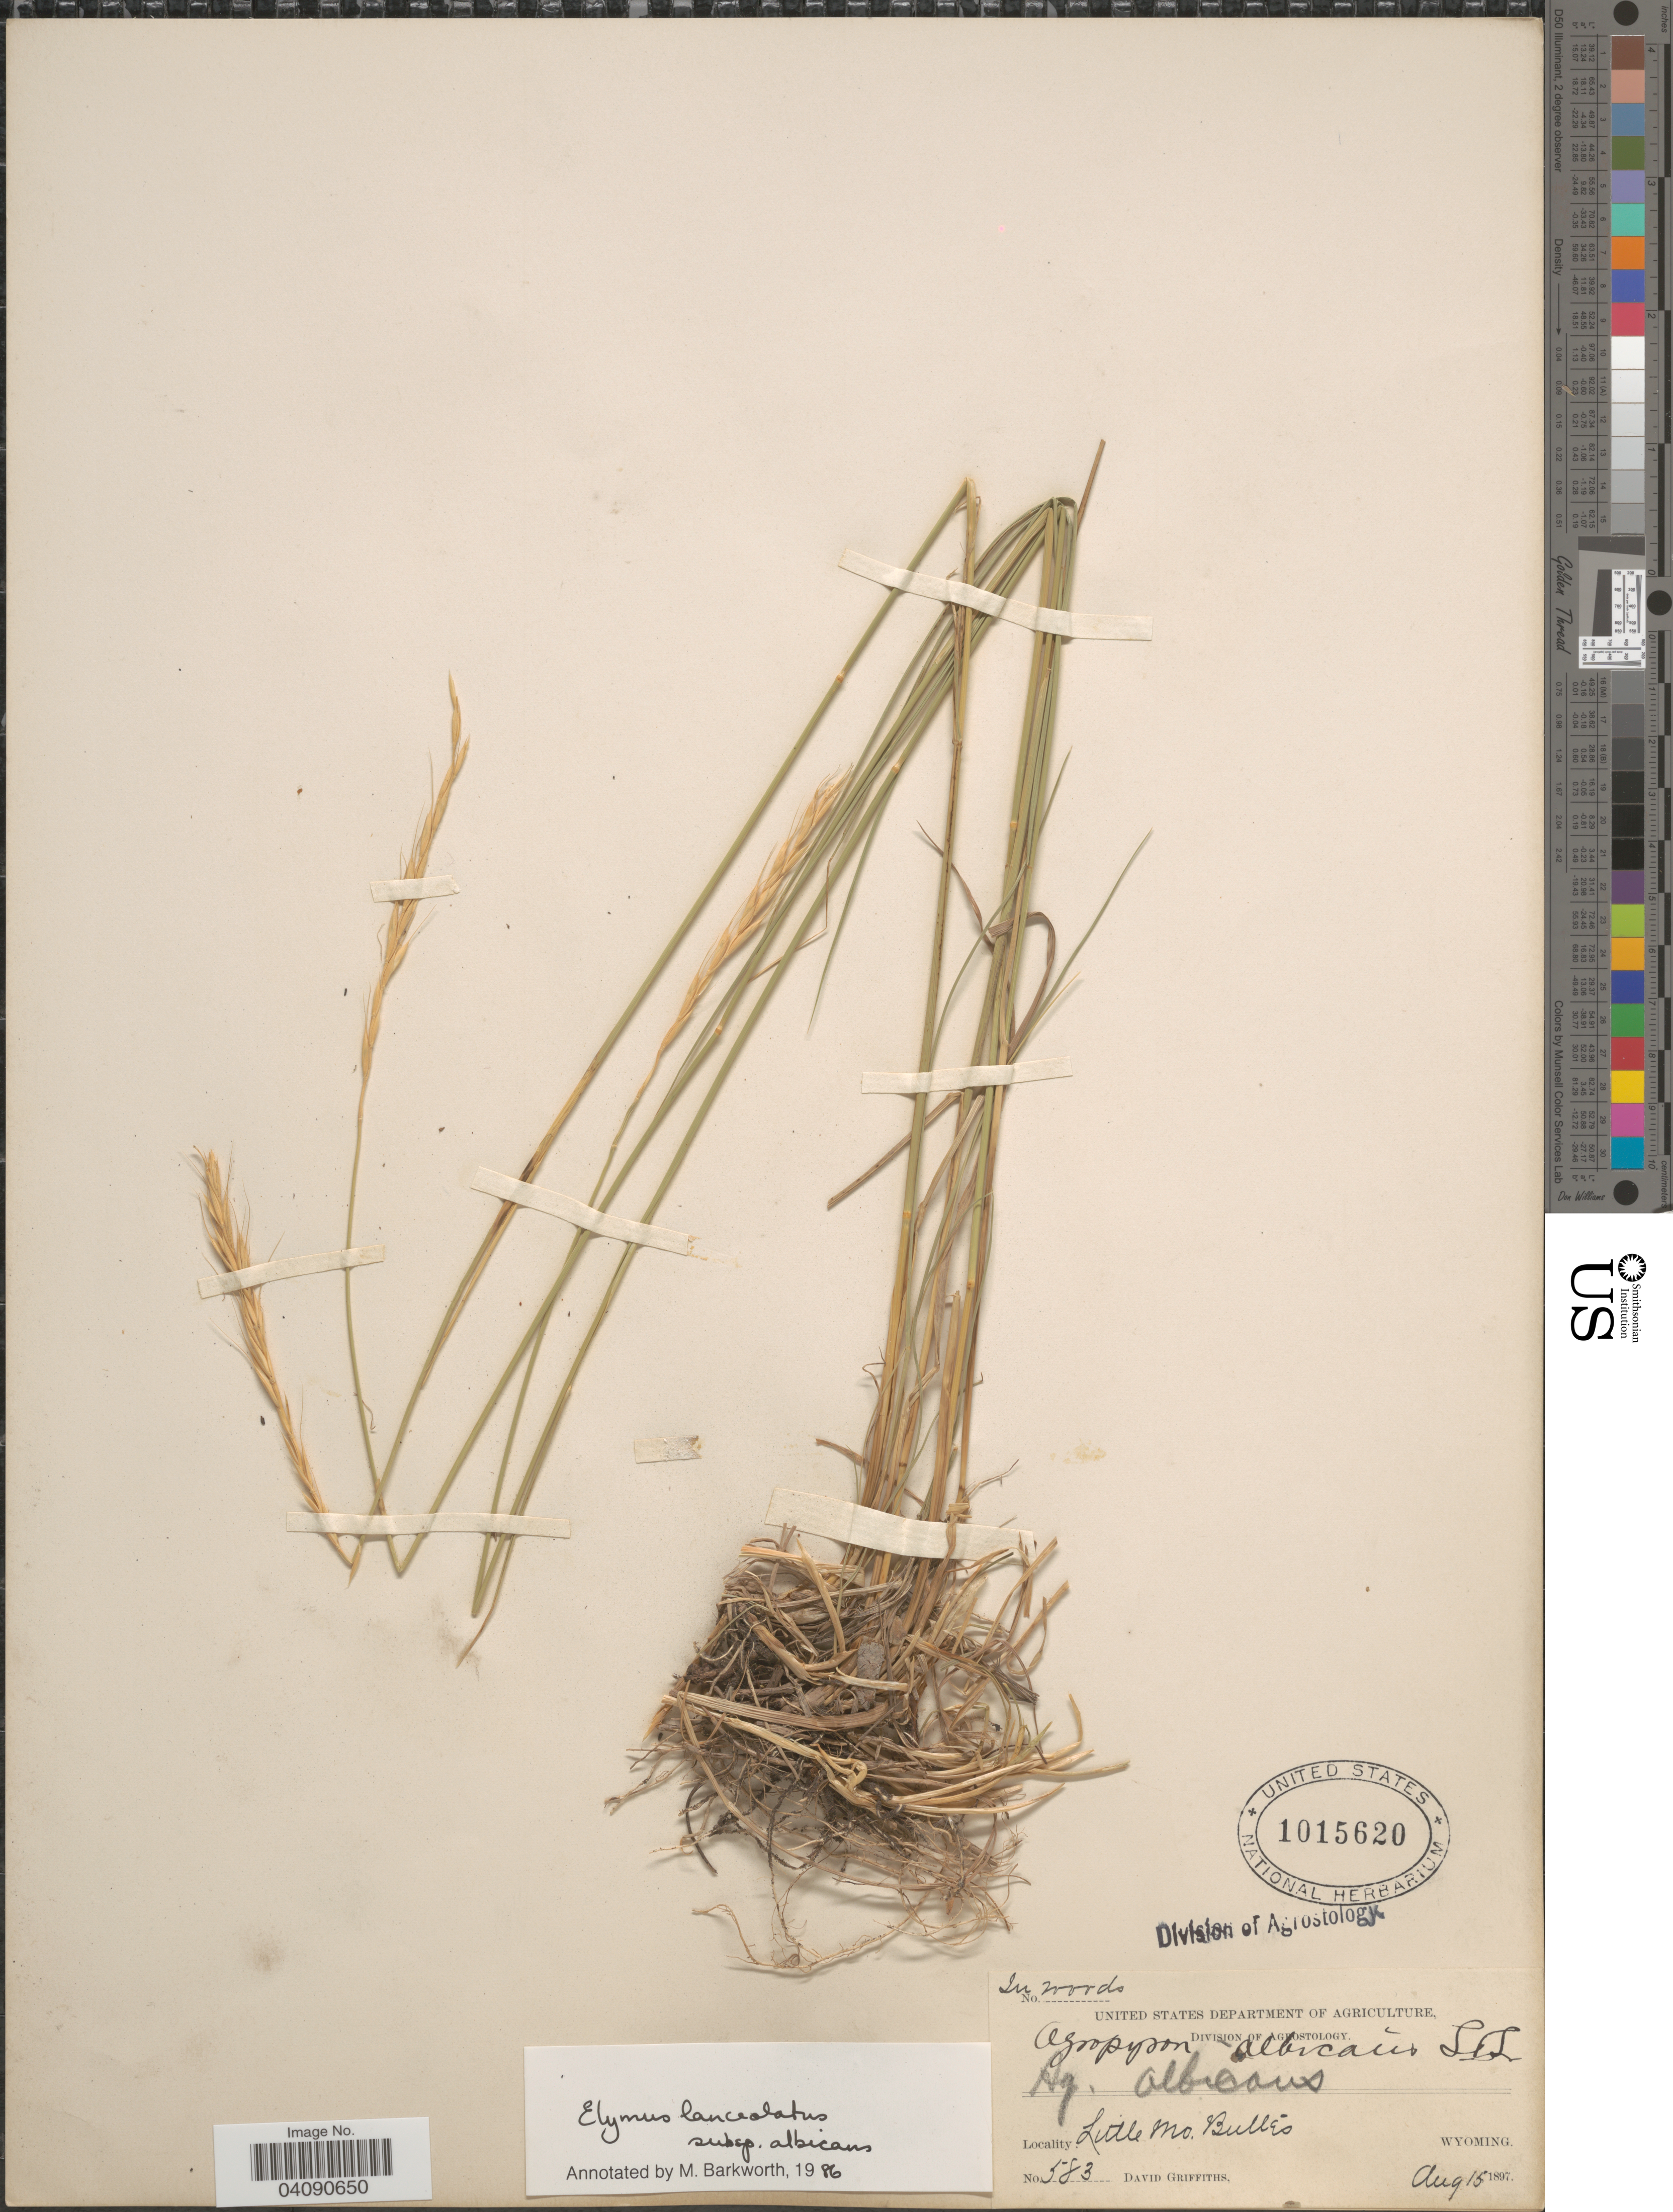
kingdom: Plantae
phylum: Tracheophyta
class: Liliopsida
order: Poales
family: Poaceae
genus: Elymus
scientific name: Elymus albicans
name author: (Scribn. & J.G. Sm.) Á. Löve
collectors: D. Griffiths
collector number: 583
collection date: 1897-08-15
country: United States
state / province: Wyoming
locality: In woods. Little Mo. Buttes.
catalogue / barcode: US 1015620